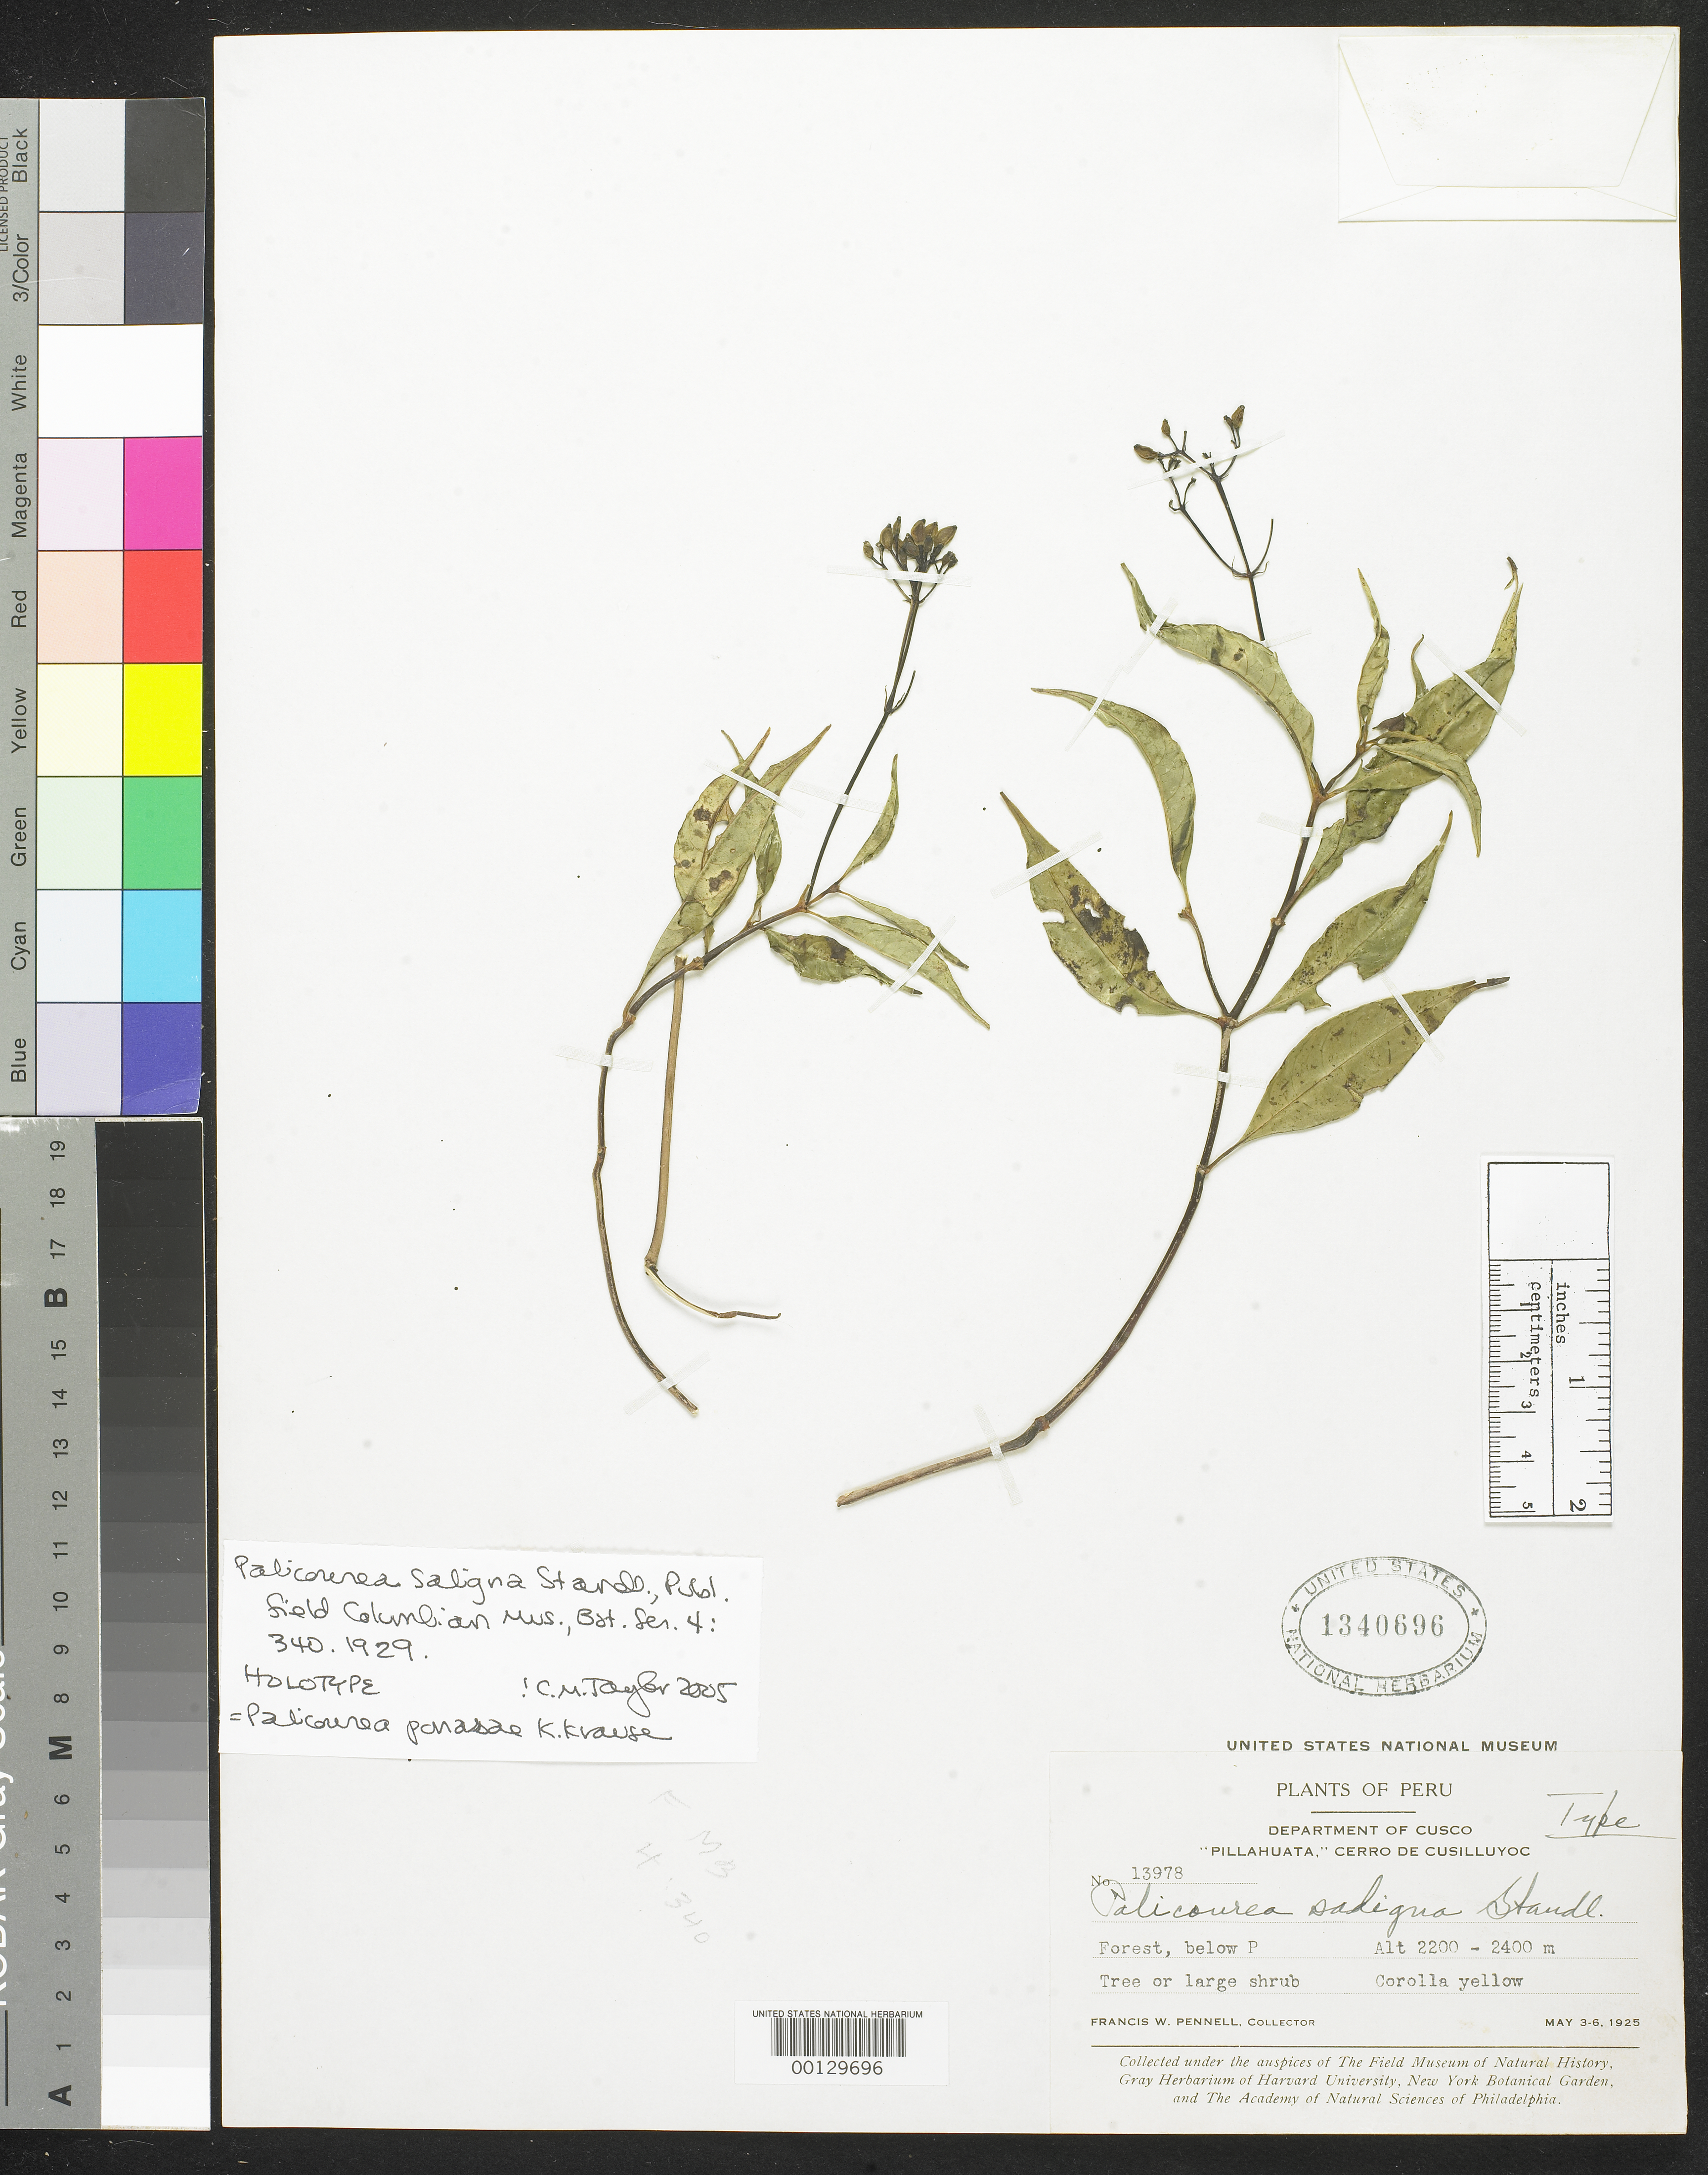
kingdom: Plantae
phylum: Tracheophyta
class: Magnoliopsida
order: Gentianales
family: Rubiaceae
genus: Palicourea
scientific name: Palicourea saligna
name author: Standl.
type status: Holotype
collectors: F. W. Pennell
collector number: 13978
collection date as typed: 03 May 1925 to 06 May 1925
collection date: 1925-05-03/1925-05-06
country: Peru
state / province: Cusco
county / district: Paucartambo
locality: Pillahuata, Cerro de Cusilluyoc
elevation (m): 2200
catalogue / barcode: US 1340696